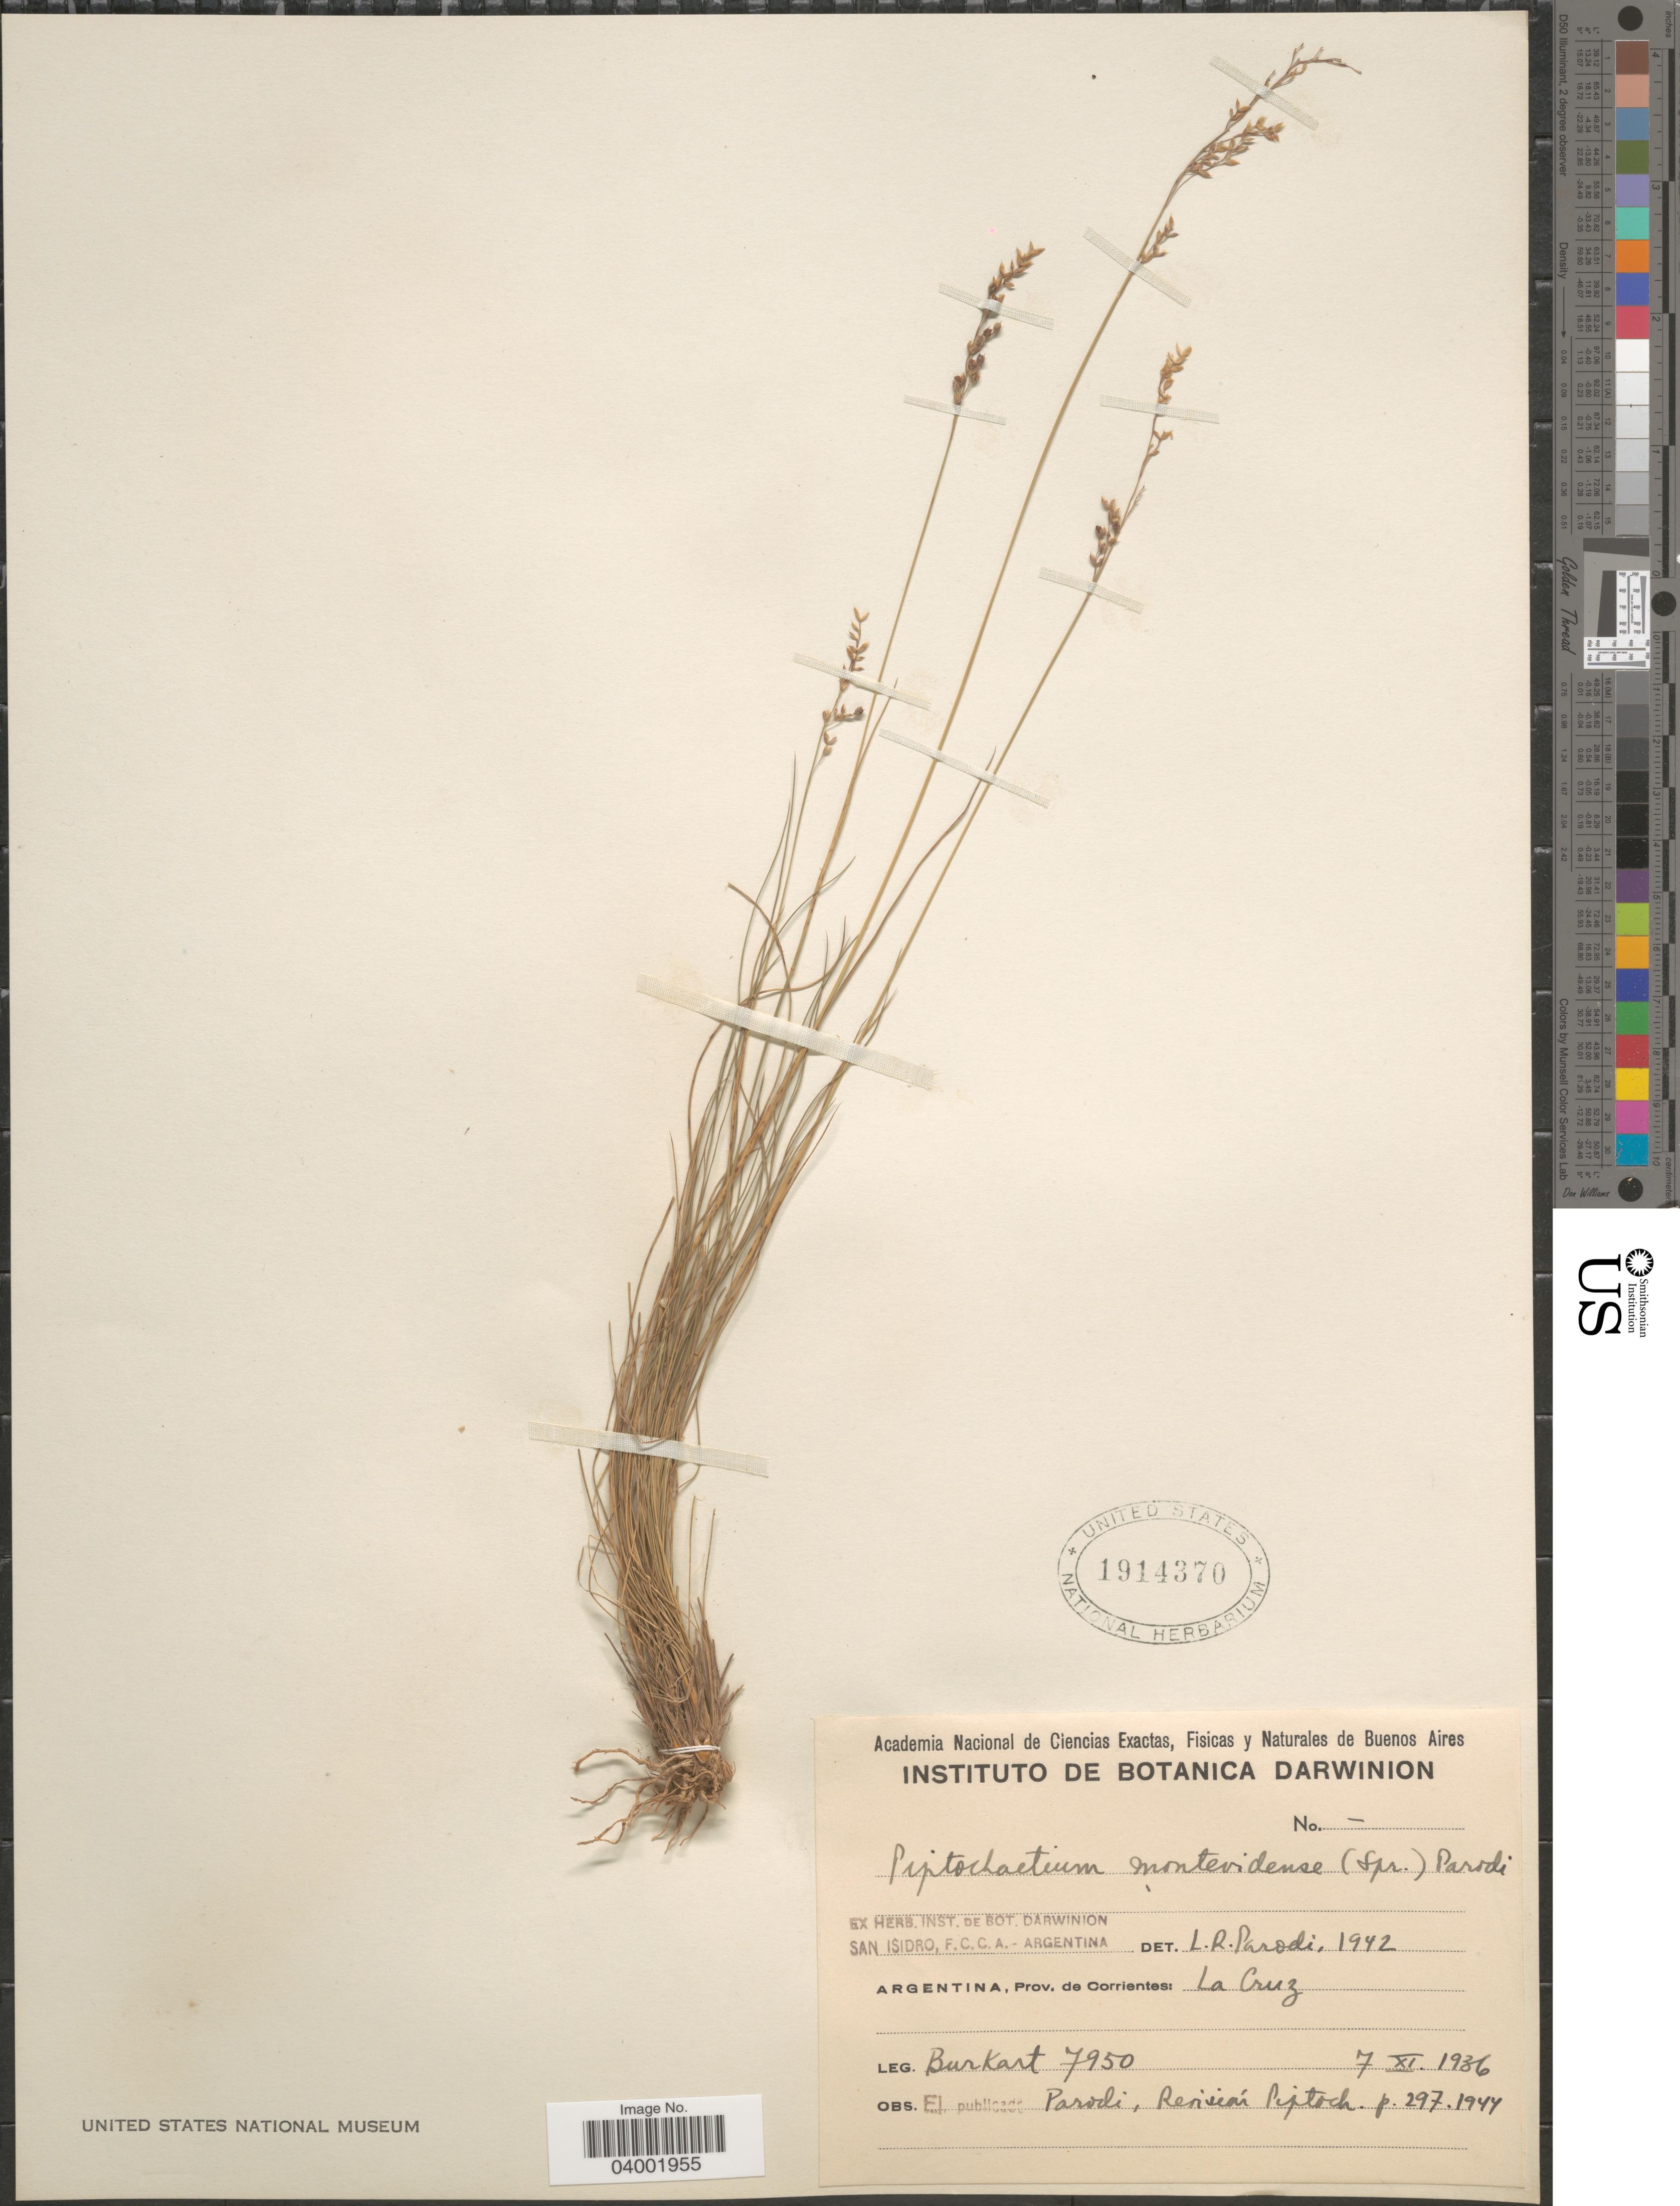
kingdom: Plantae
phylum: Tracheophyta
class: Liliopsida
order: Poales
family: Poaceae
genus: Piptochaetium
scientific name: Piptochaetium montevidense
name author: (Spreng.) Parodi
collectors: -- Burkart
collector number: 7950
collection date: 1936-11-07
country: Argentina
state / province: Corrientes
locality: La Cruz.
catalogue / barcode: US 1914370